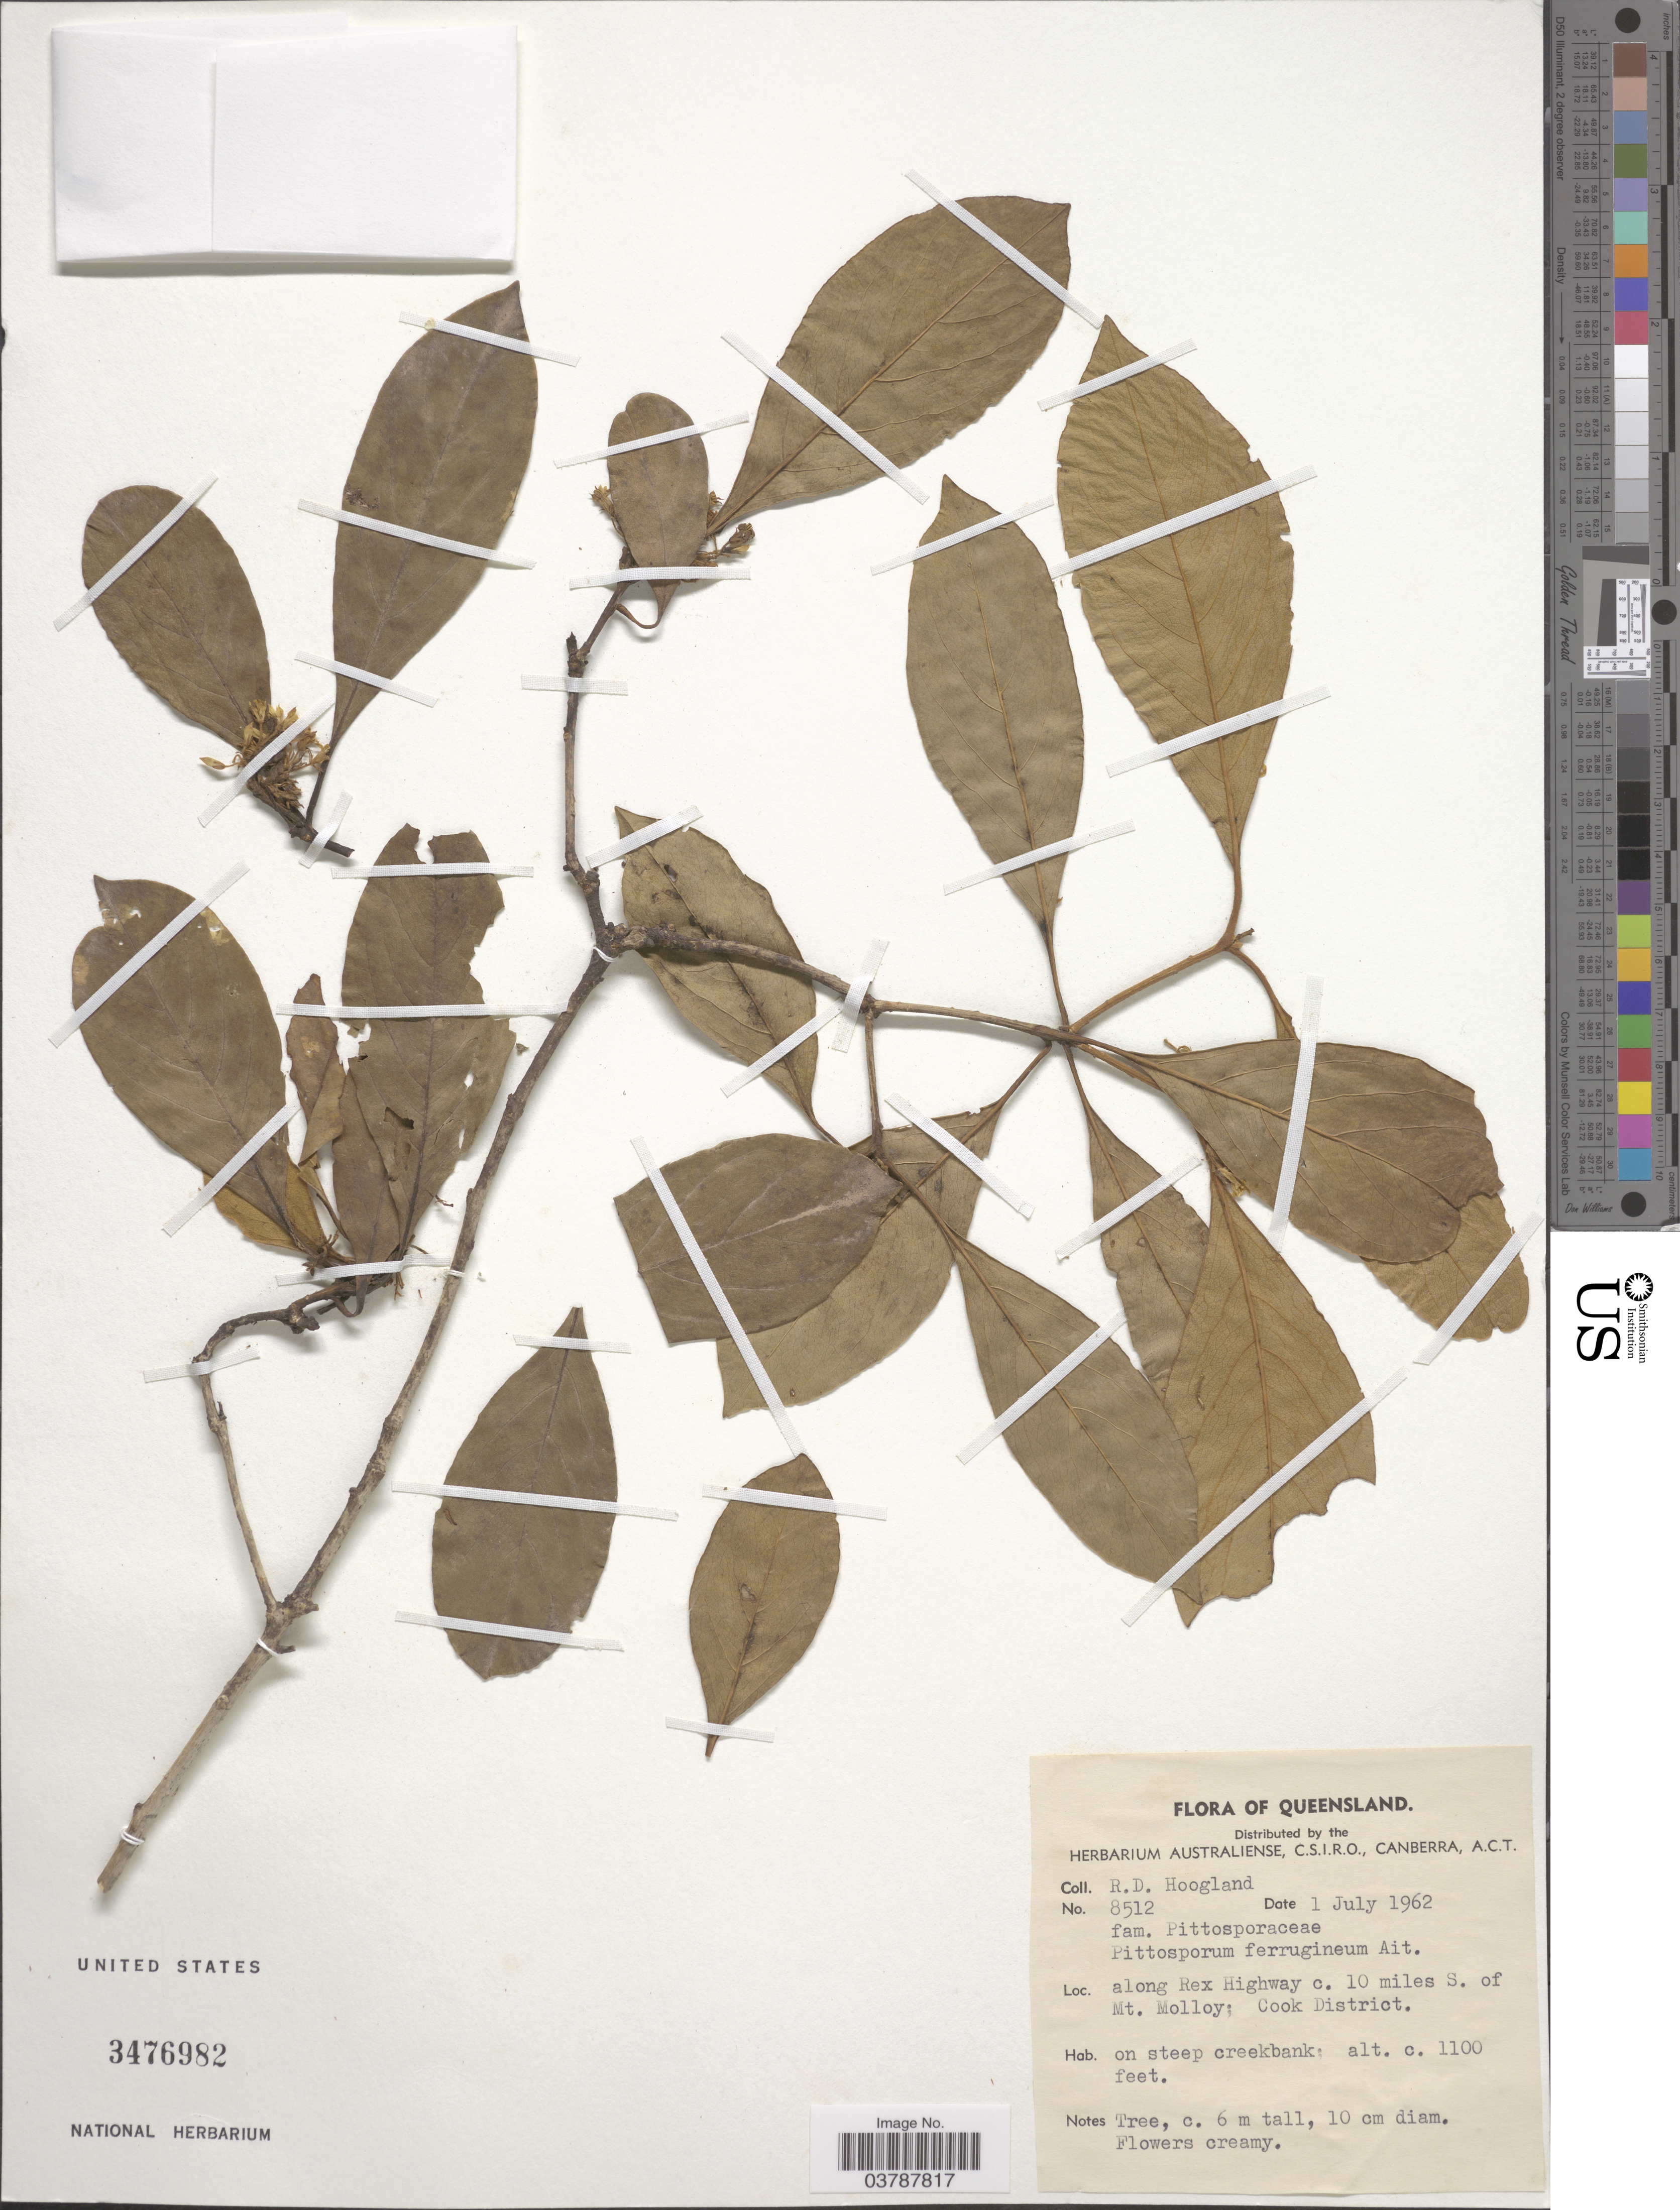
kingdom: Plantae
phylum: Tracheophyta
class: Magnoliopsida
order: Apiales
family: Pittosporaceae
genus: Pittosporum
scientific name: Pittosporum ferrugineum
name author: Dryand. ex Aiton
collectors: R. D. Hoogland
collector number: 8512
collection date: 1962-07-01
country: Australia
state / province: Queensland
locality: Along Rex Highway c. 10 miles S. of Mt. Molloy; Cook District.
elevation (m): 335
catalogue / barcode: US 3476982